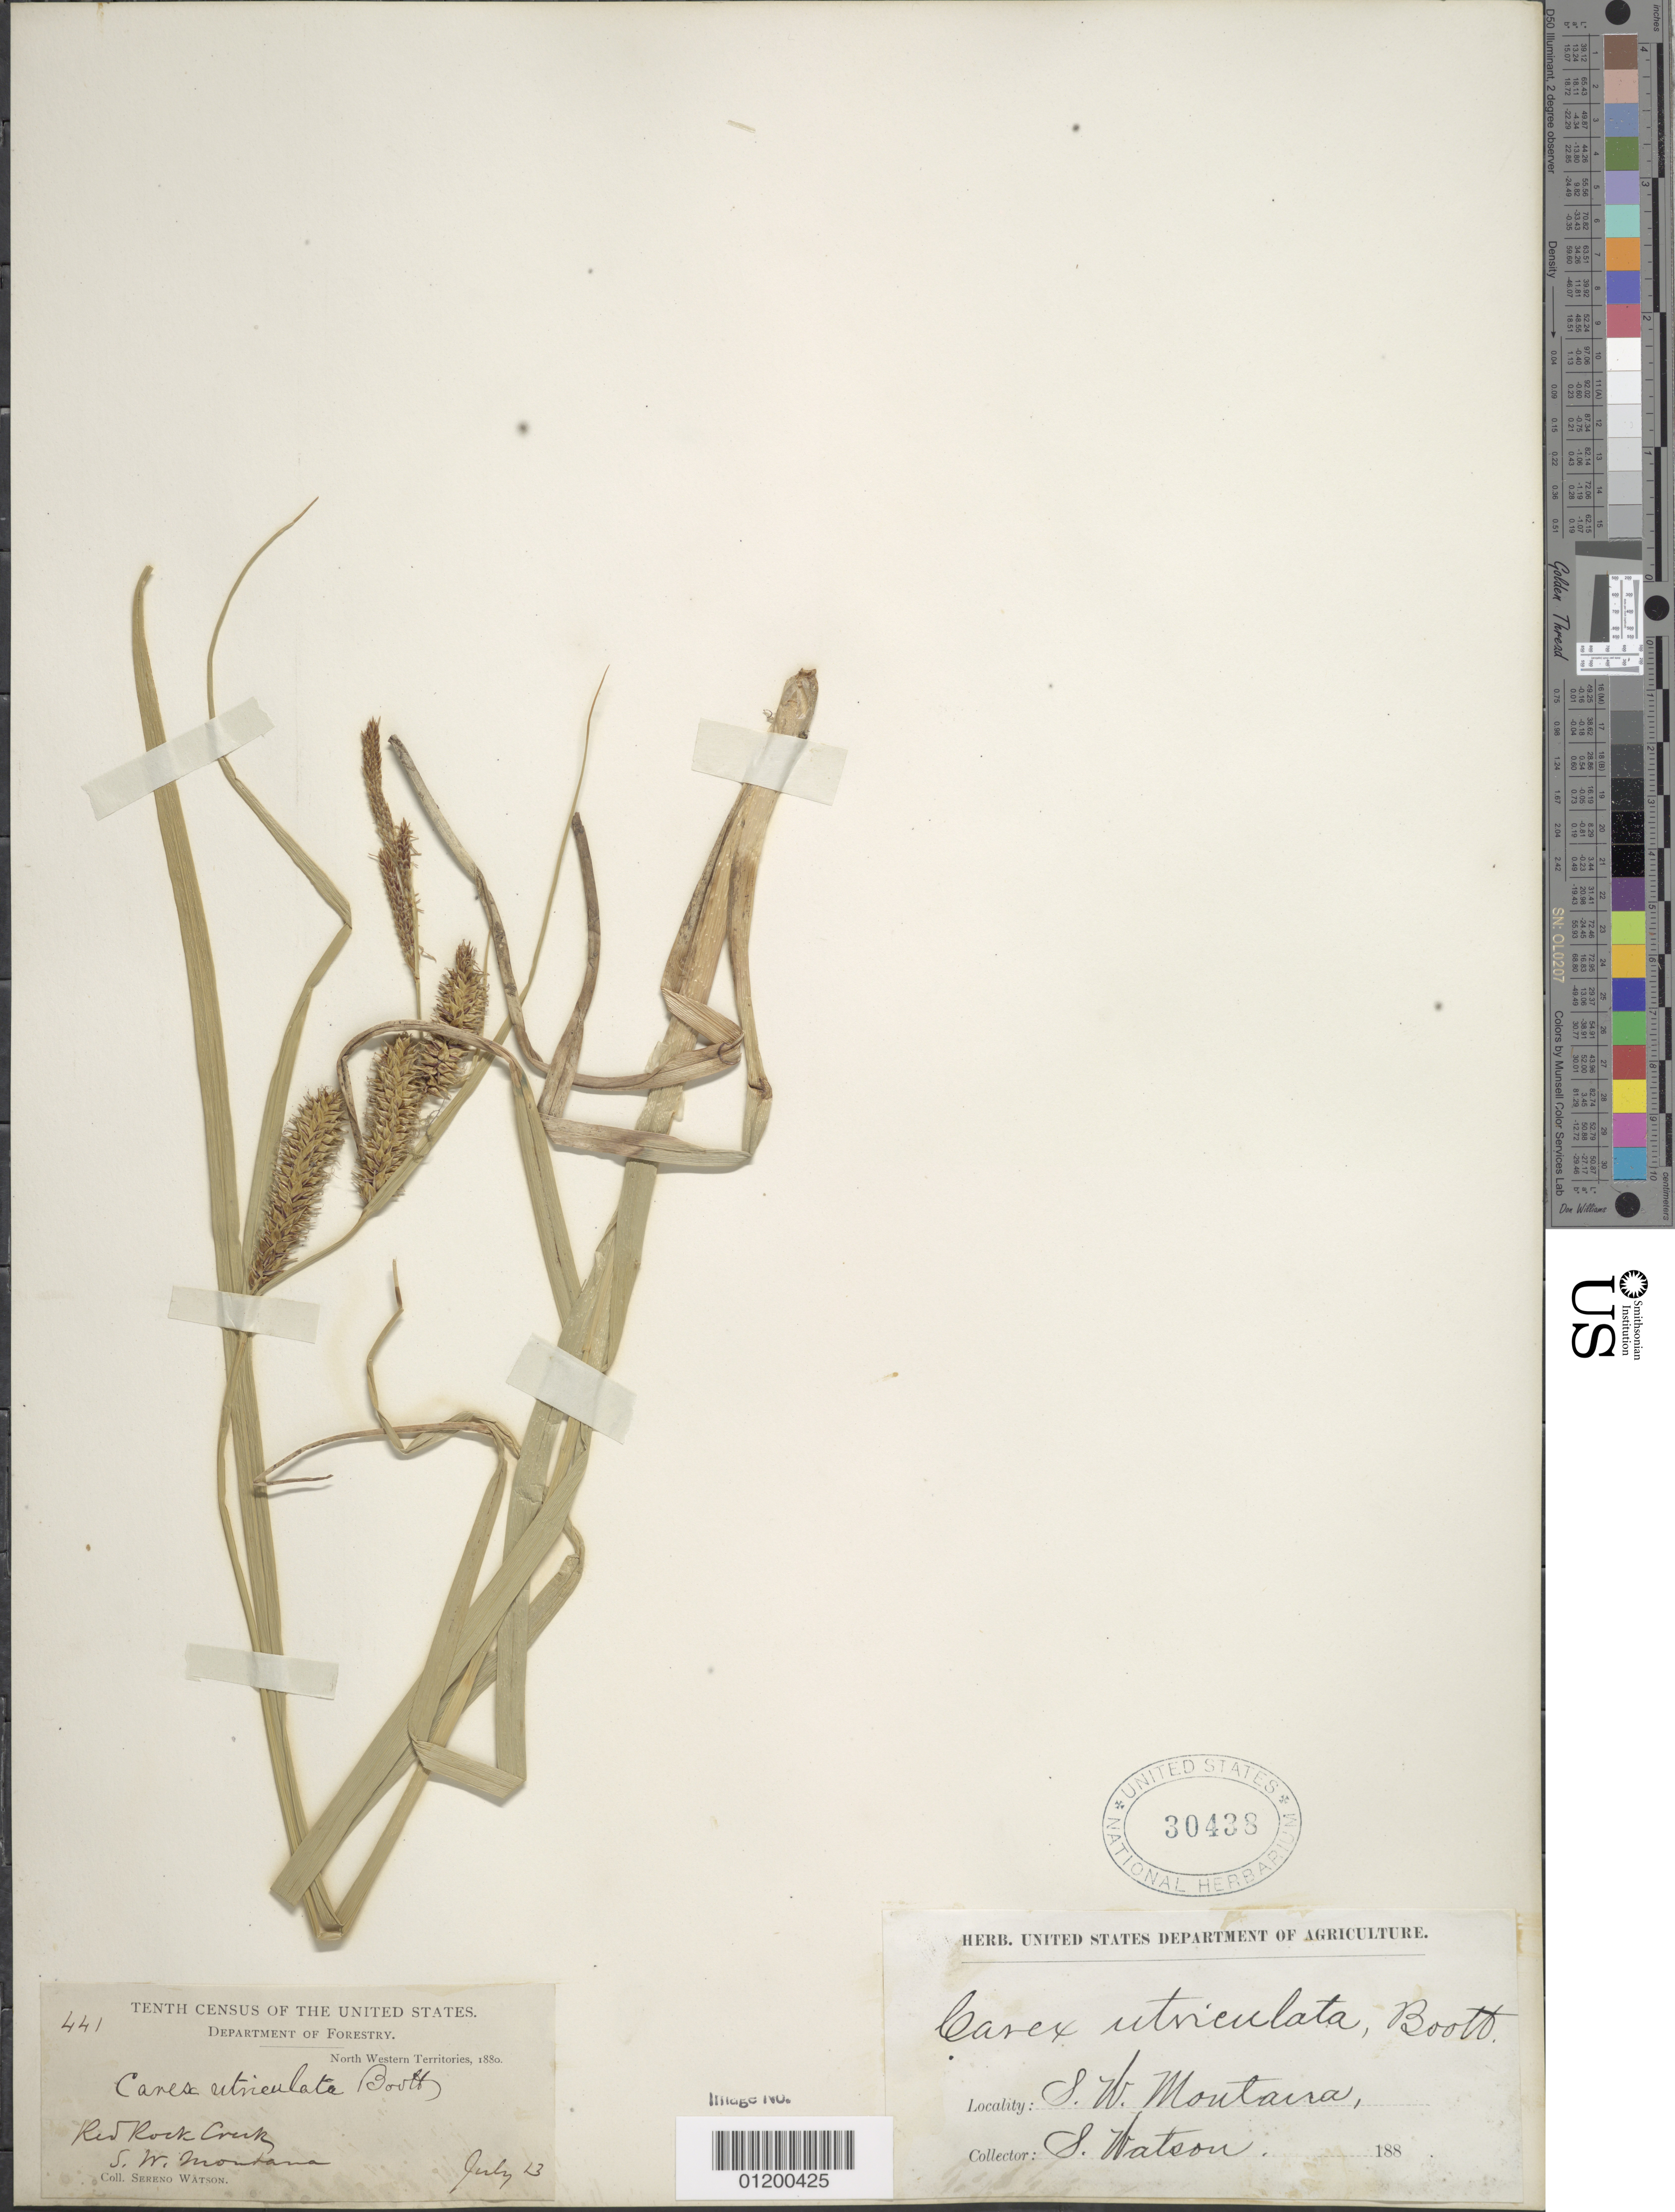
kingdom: Plantae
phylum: Tracheophyta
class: Liliopsida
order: Poales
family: Cyperaceae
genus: Carex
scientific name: Carex utriculata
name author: Boott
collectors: S. Watson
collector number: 441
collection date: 1880-07-13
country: United States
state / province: Montana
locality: Red Rock Creek, S. W. Montana.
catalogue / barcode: US 30438